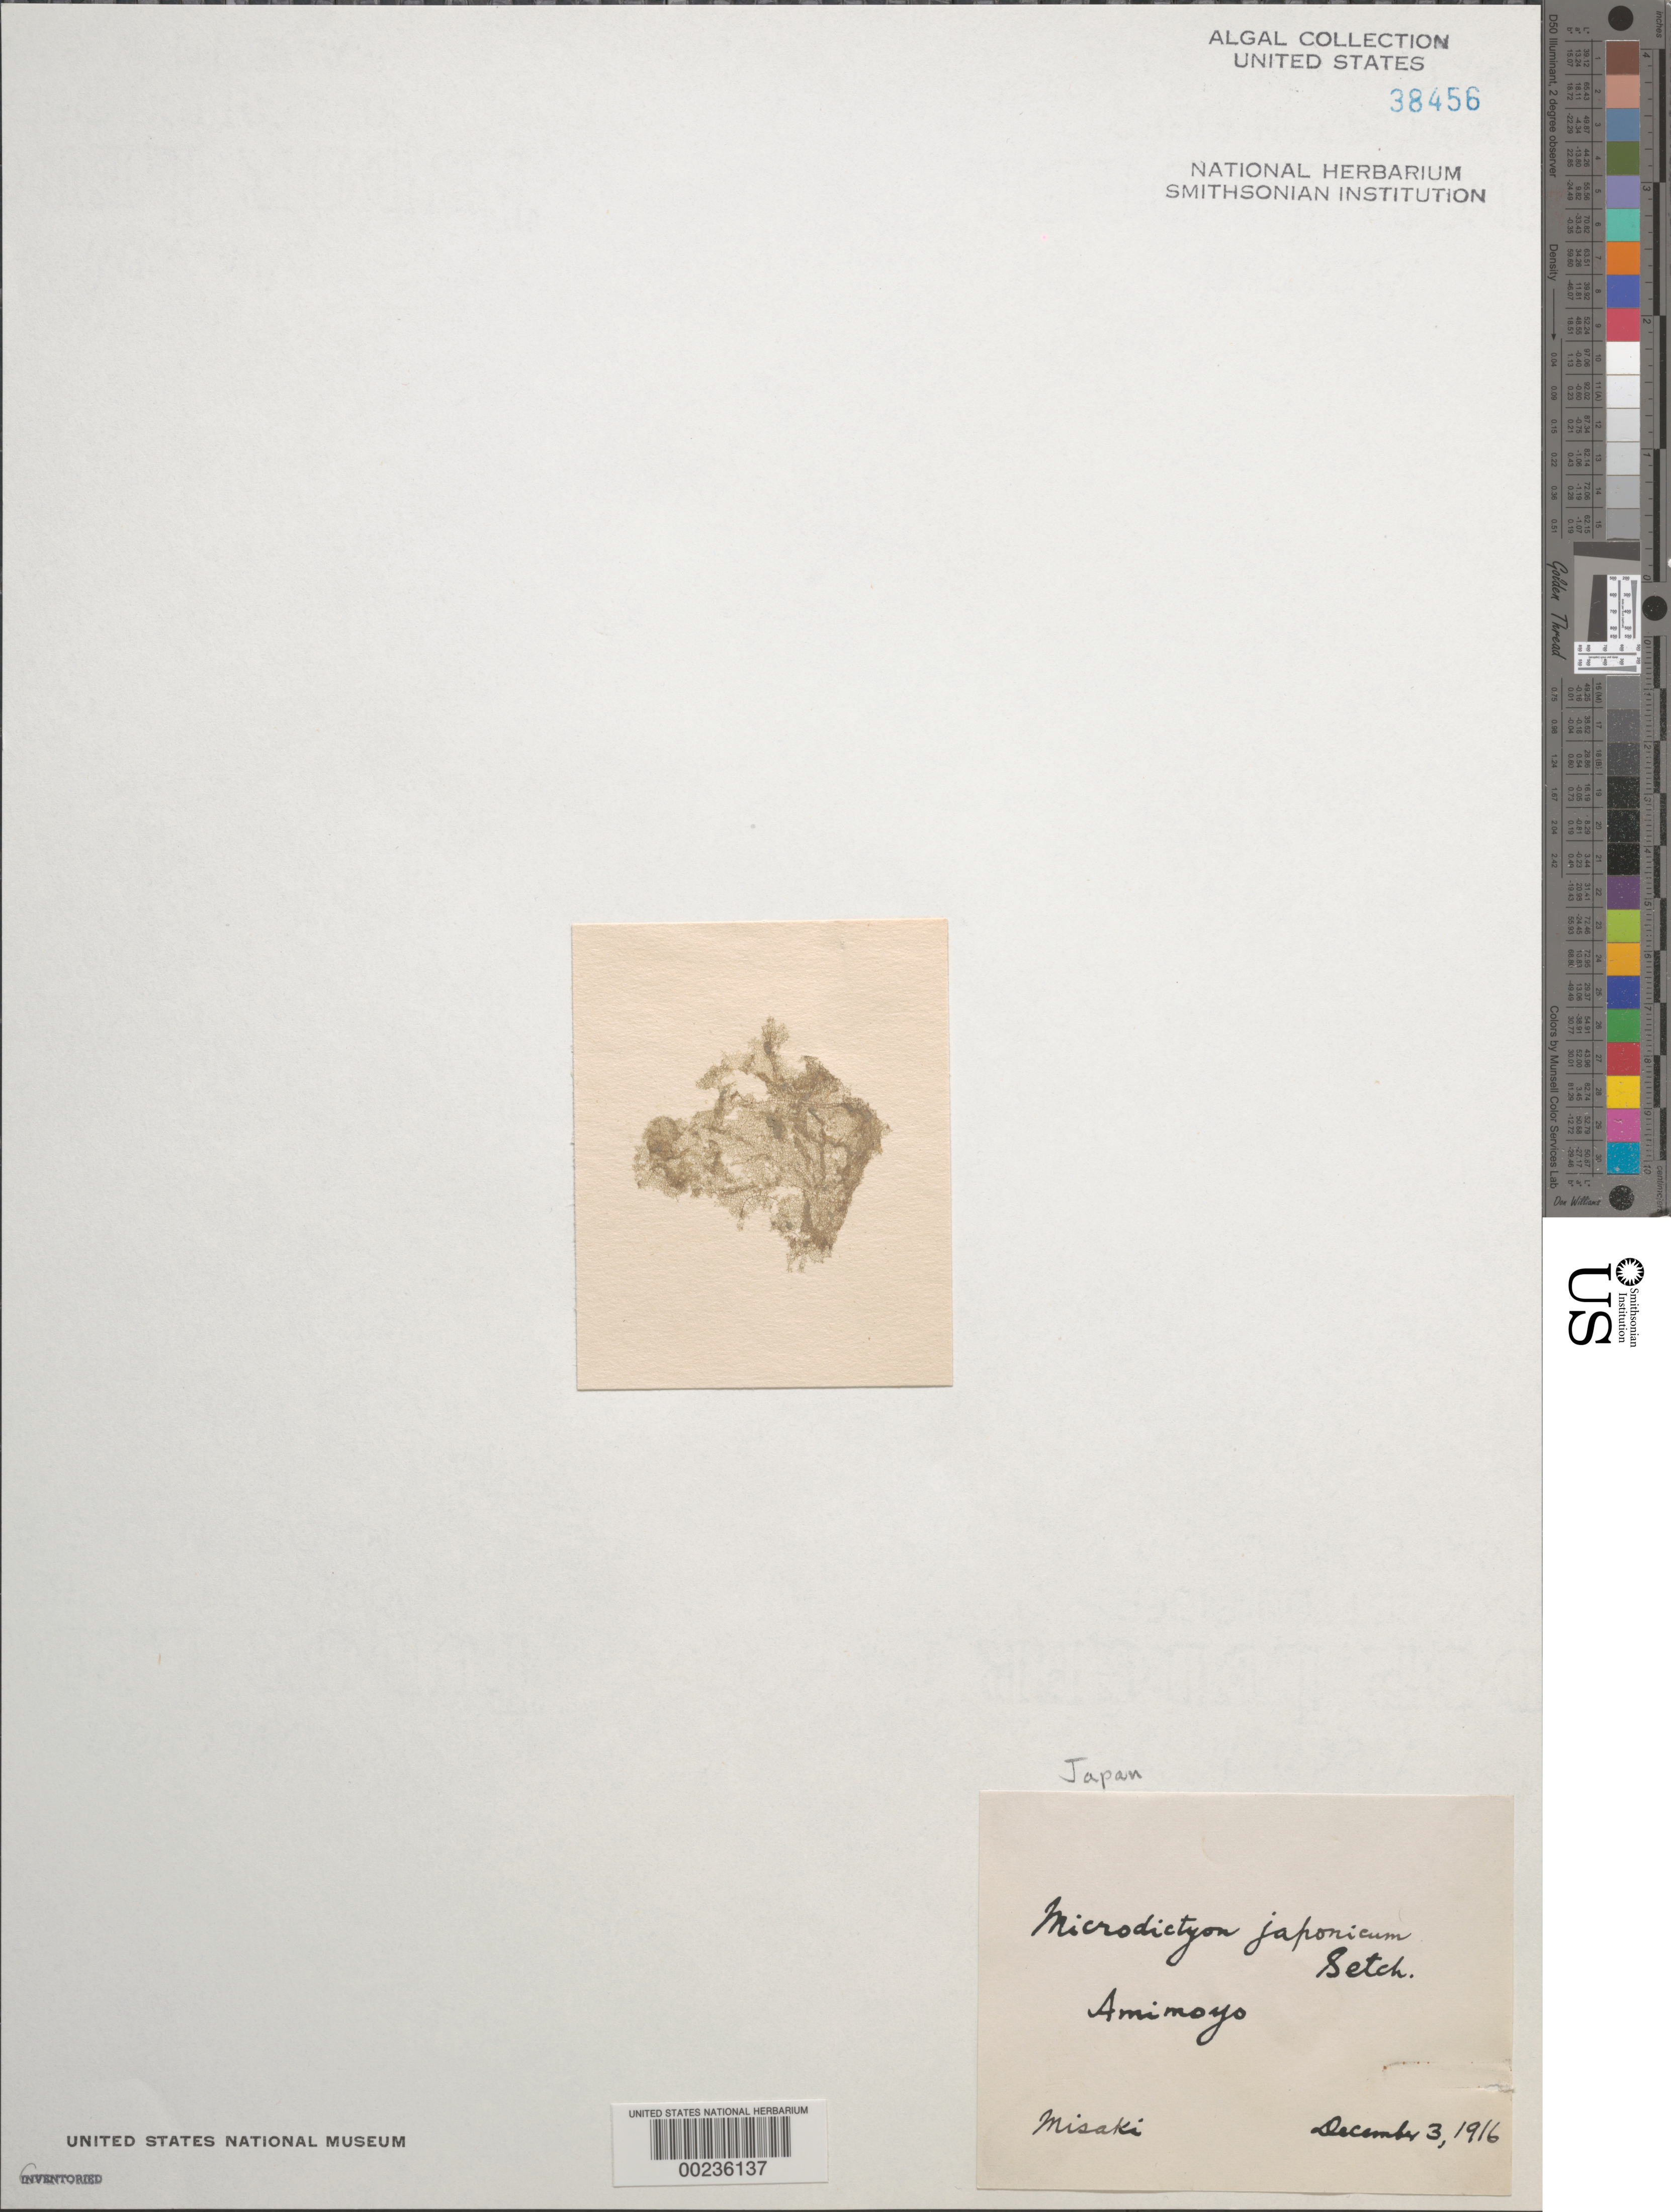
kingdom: Plantae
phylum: Chlorophyta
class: Ulvophyceae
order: Cladophorales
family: Anadyomenaceae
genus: Microdictyon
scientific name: Microdictyon japonicum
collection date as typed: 03 Dec 1916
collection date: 1916-12-03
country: Japan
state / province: Kanagawa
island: Honshu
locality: Misaki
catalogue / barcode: US 38456